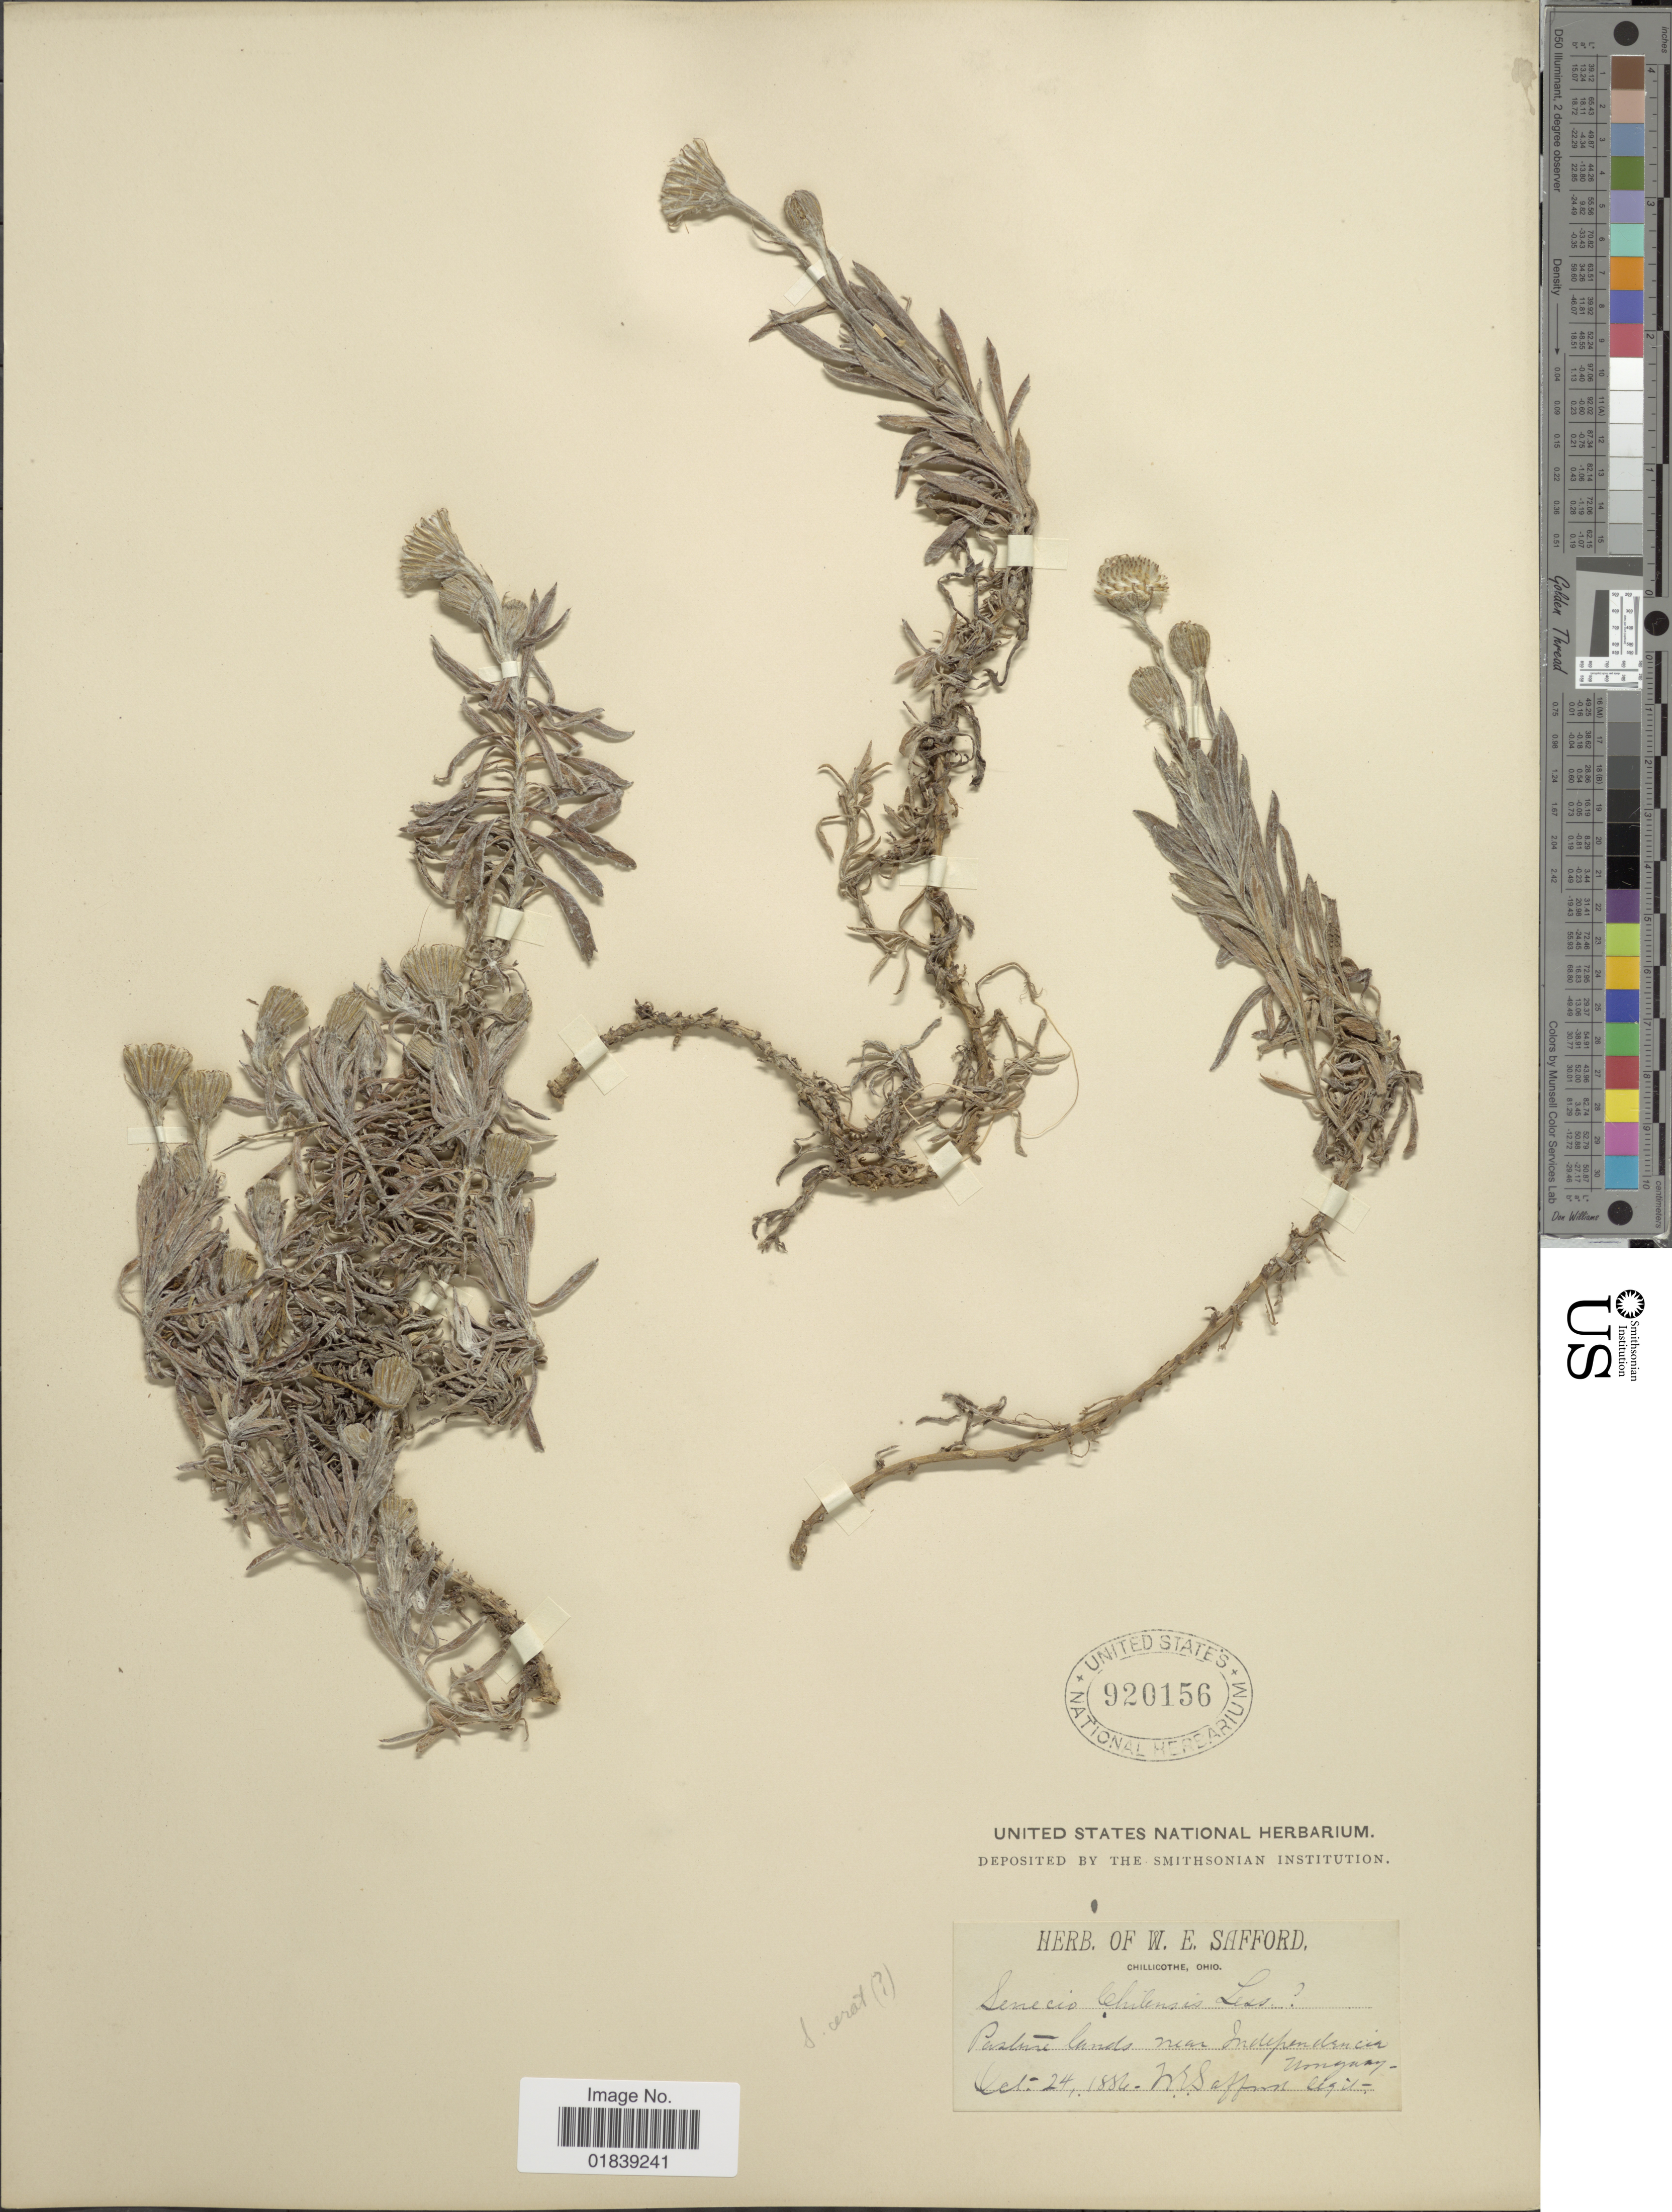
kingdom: Plantae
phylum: Tracheophyta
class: Magnoliopsida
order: Asterales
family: Asteraceae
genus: Senecio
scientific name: Senecio ceratophylloides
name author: Griseb.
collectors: W. E. Safford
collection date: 1886-10-24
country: Uruguay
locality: Near Independencia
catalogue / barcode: US 920156